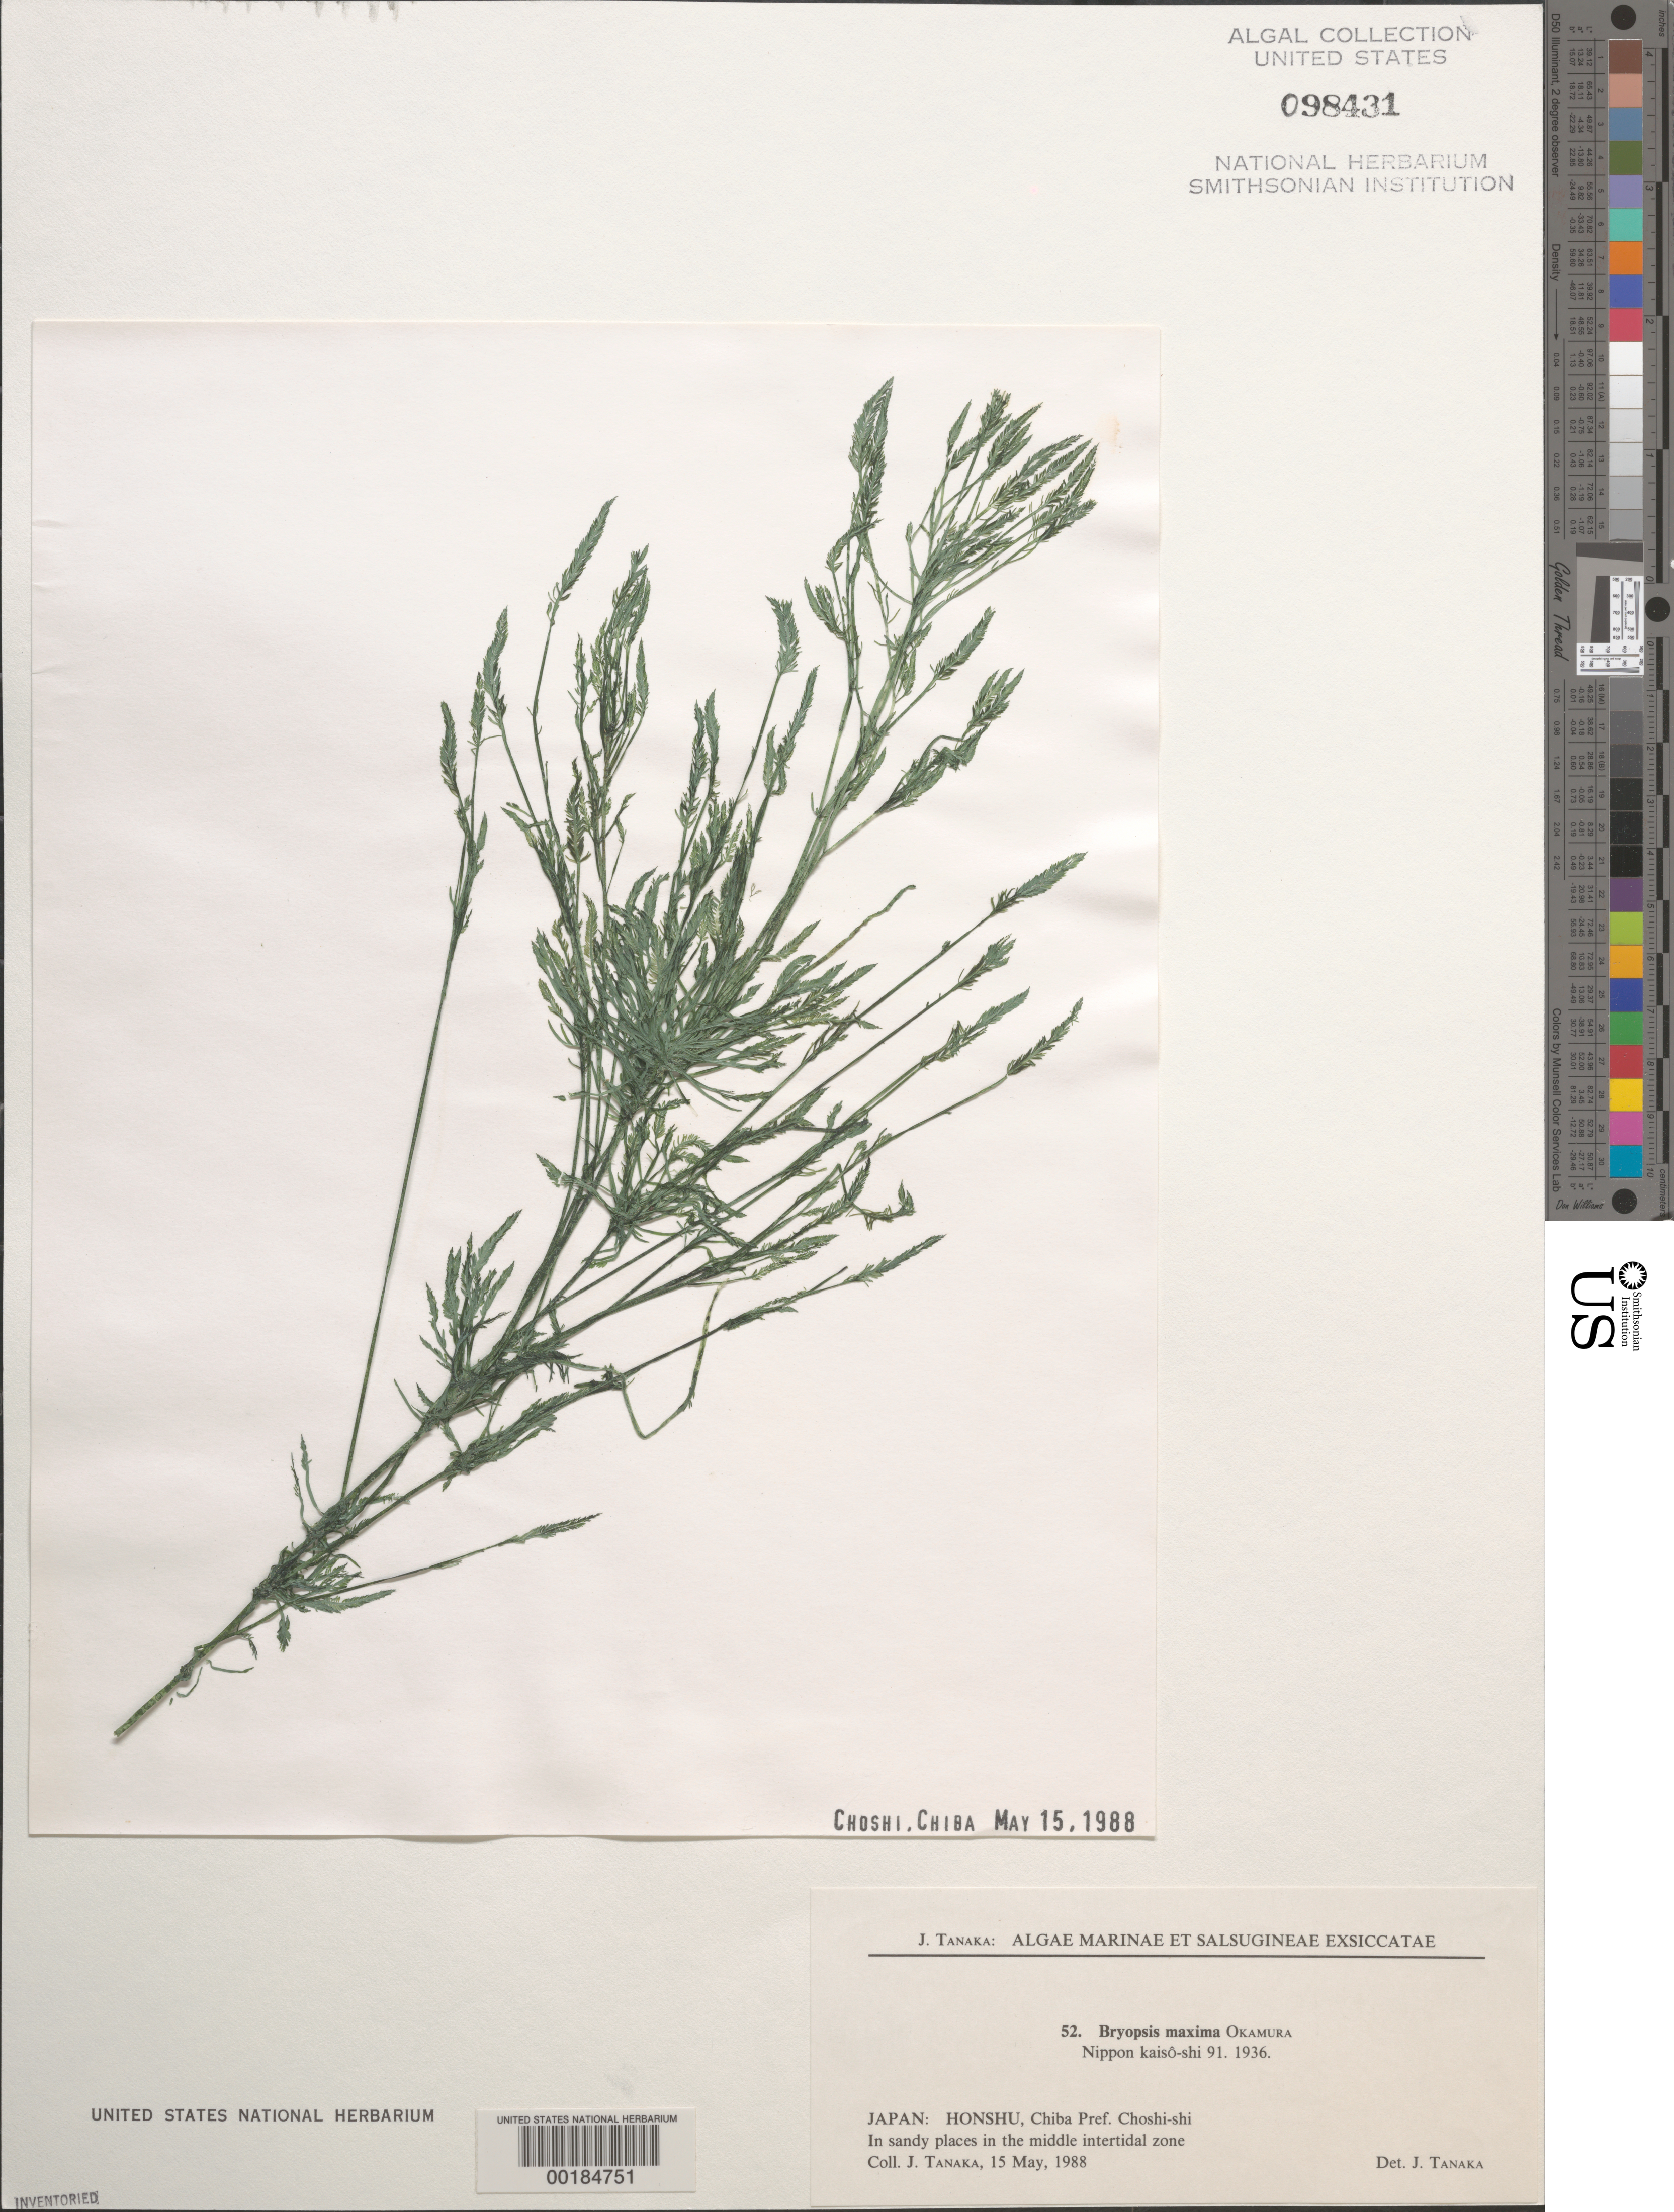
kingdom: Plantae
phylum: Chlorophyta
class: Ulvophyceae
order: Bryopsidales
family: Bryopsidaceae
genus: Bryopsis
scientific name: Bryopsis maxima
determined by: Tanaka, J.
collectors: J. Tanaka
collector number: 52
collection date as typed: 15 May 1988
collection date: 1988-05-15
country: Japan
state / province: Tiba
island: Honshu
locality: Choshi-shi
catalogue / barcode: US 98431